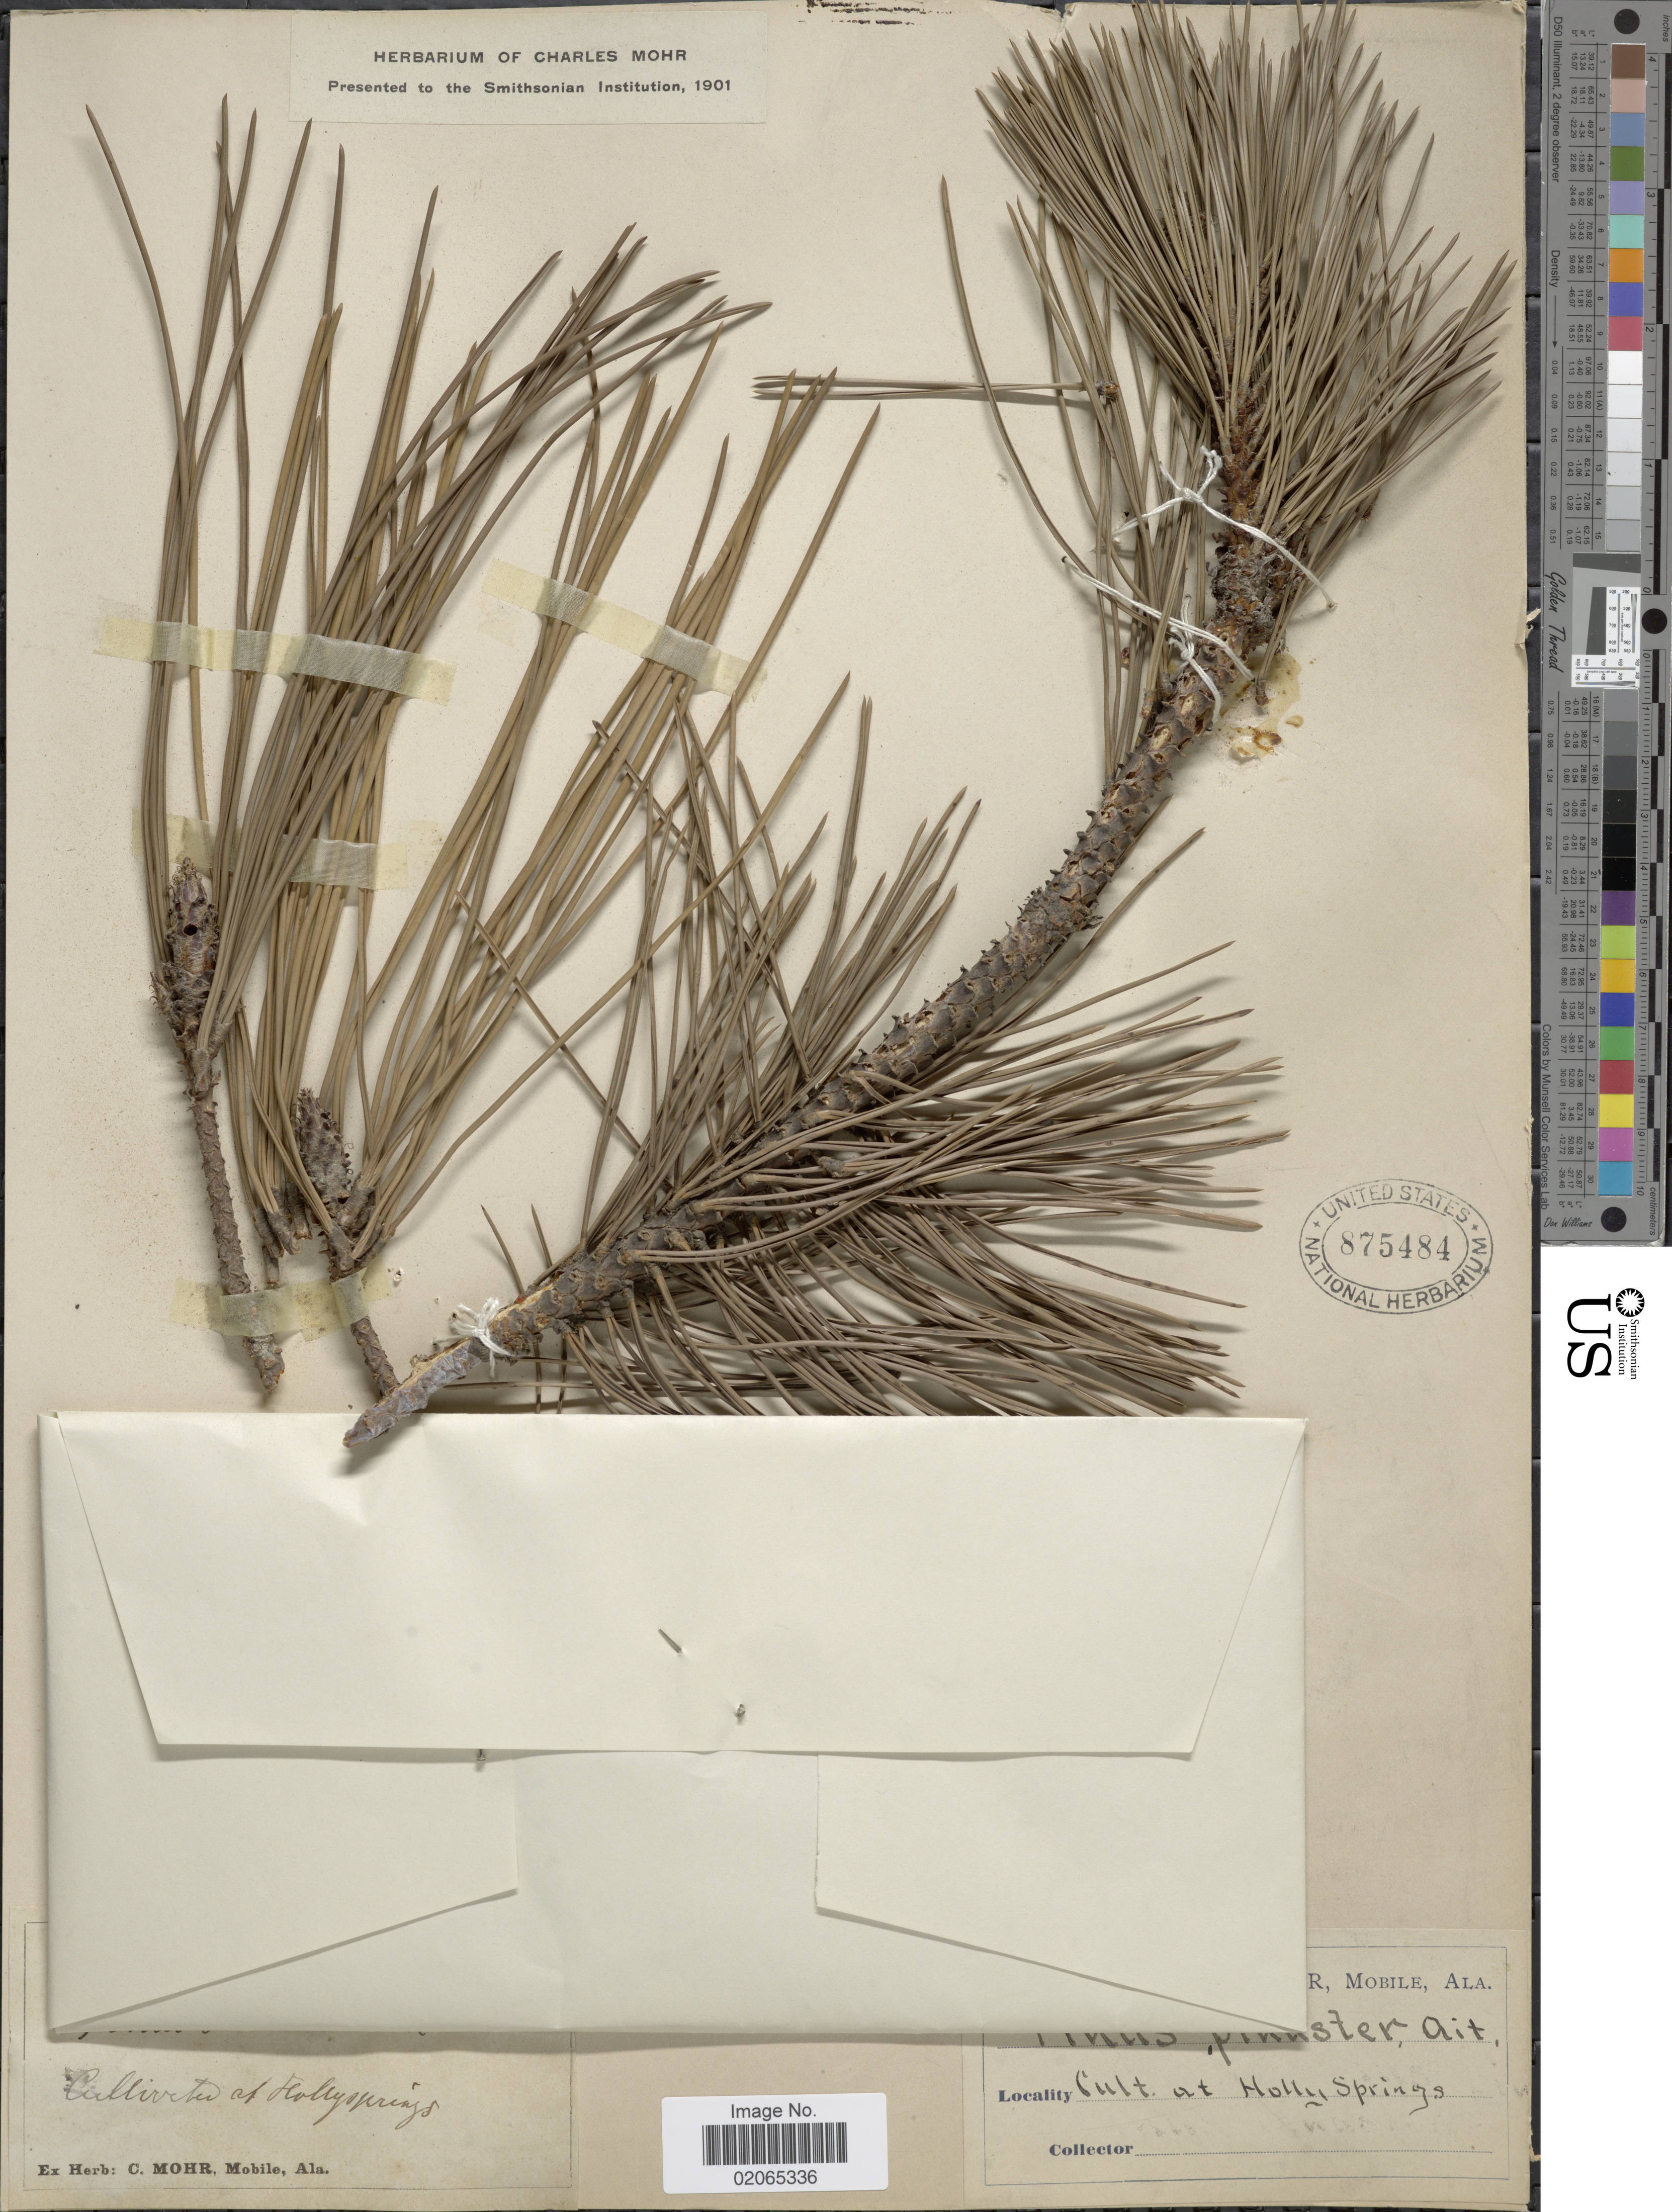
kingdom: Plantae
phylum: Tracheophyta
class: Pinopsida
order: Pinales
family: Pinaceae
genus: Pinus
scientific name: Pinus pinaster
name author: Aiton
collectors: ex herb. C. Mohr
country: United States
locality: Cult. at Holly Springs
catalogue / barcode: US 875484